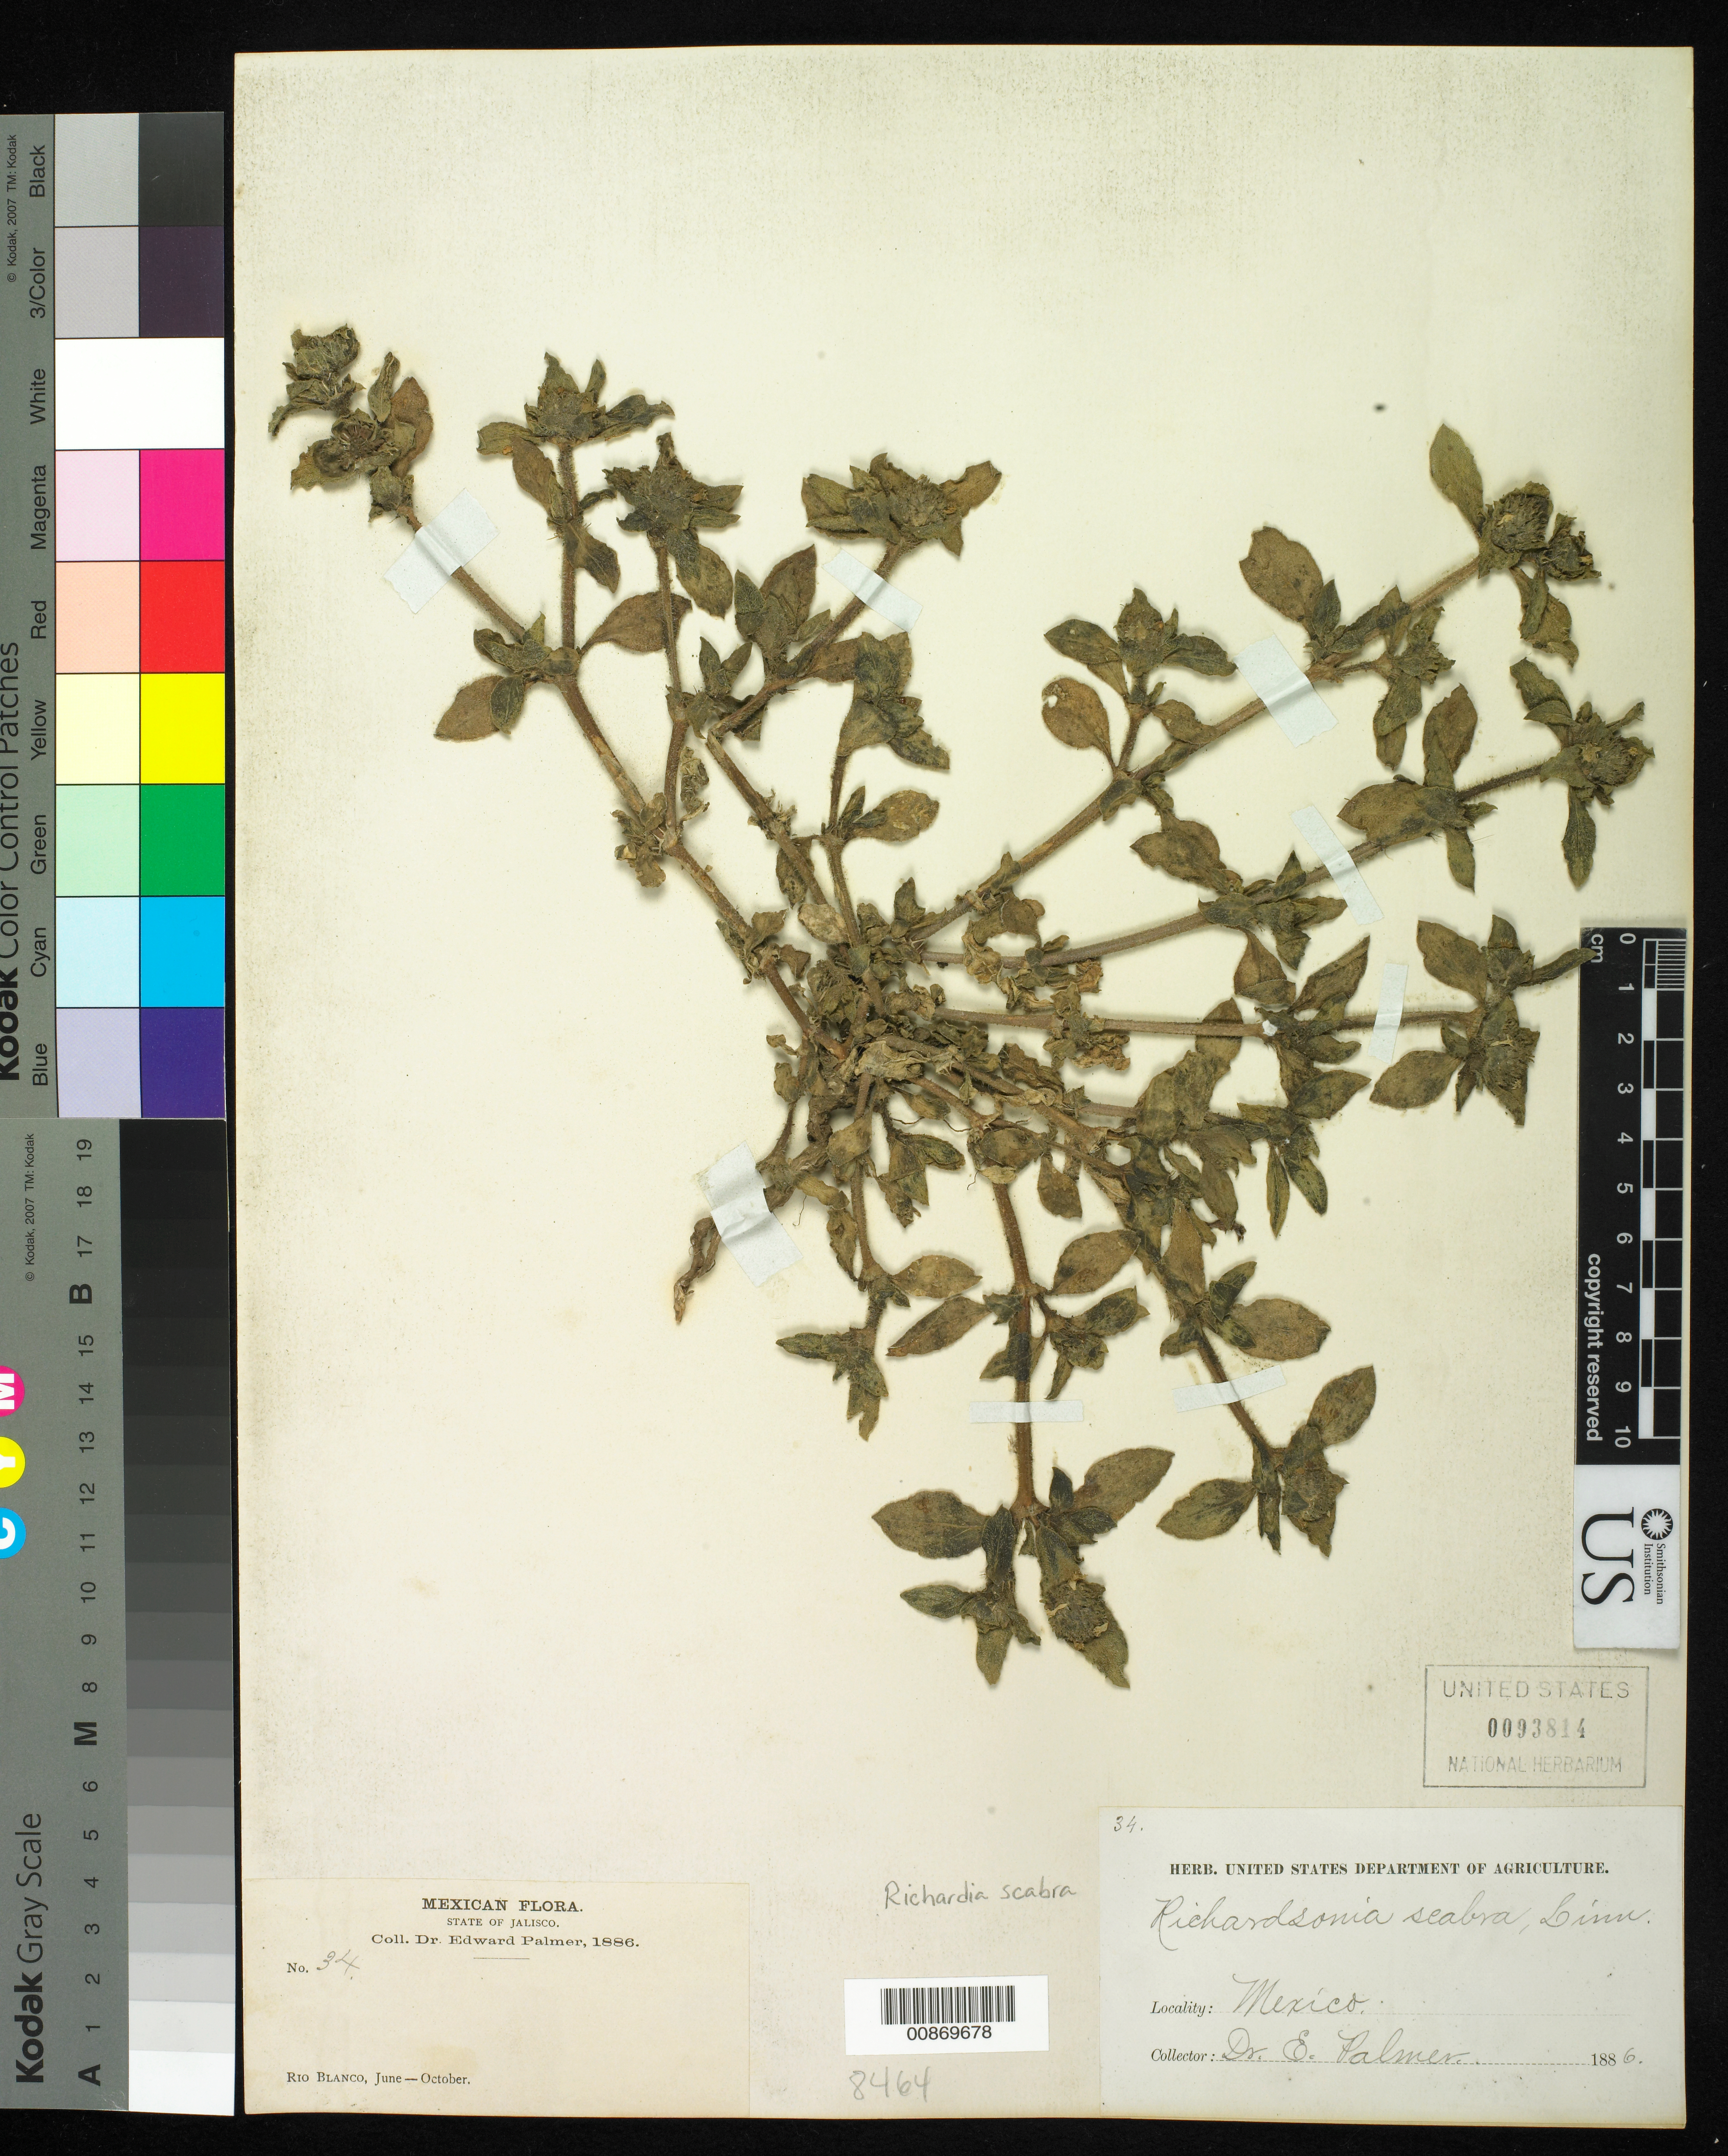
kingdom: Plantae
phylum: Tracheophyta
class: Magnoliopsida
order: Gentianales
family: Rubiaceae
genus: Richardia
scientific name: Richardia scabra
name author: L.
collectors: E. Palmer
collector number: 34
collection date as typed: Jun 1886 to -- Oct 1886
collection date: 1886-06/1886-10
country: Mexico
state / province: Jalisco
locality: Río Blanco, Jalisco.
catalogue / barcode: US 93814